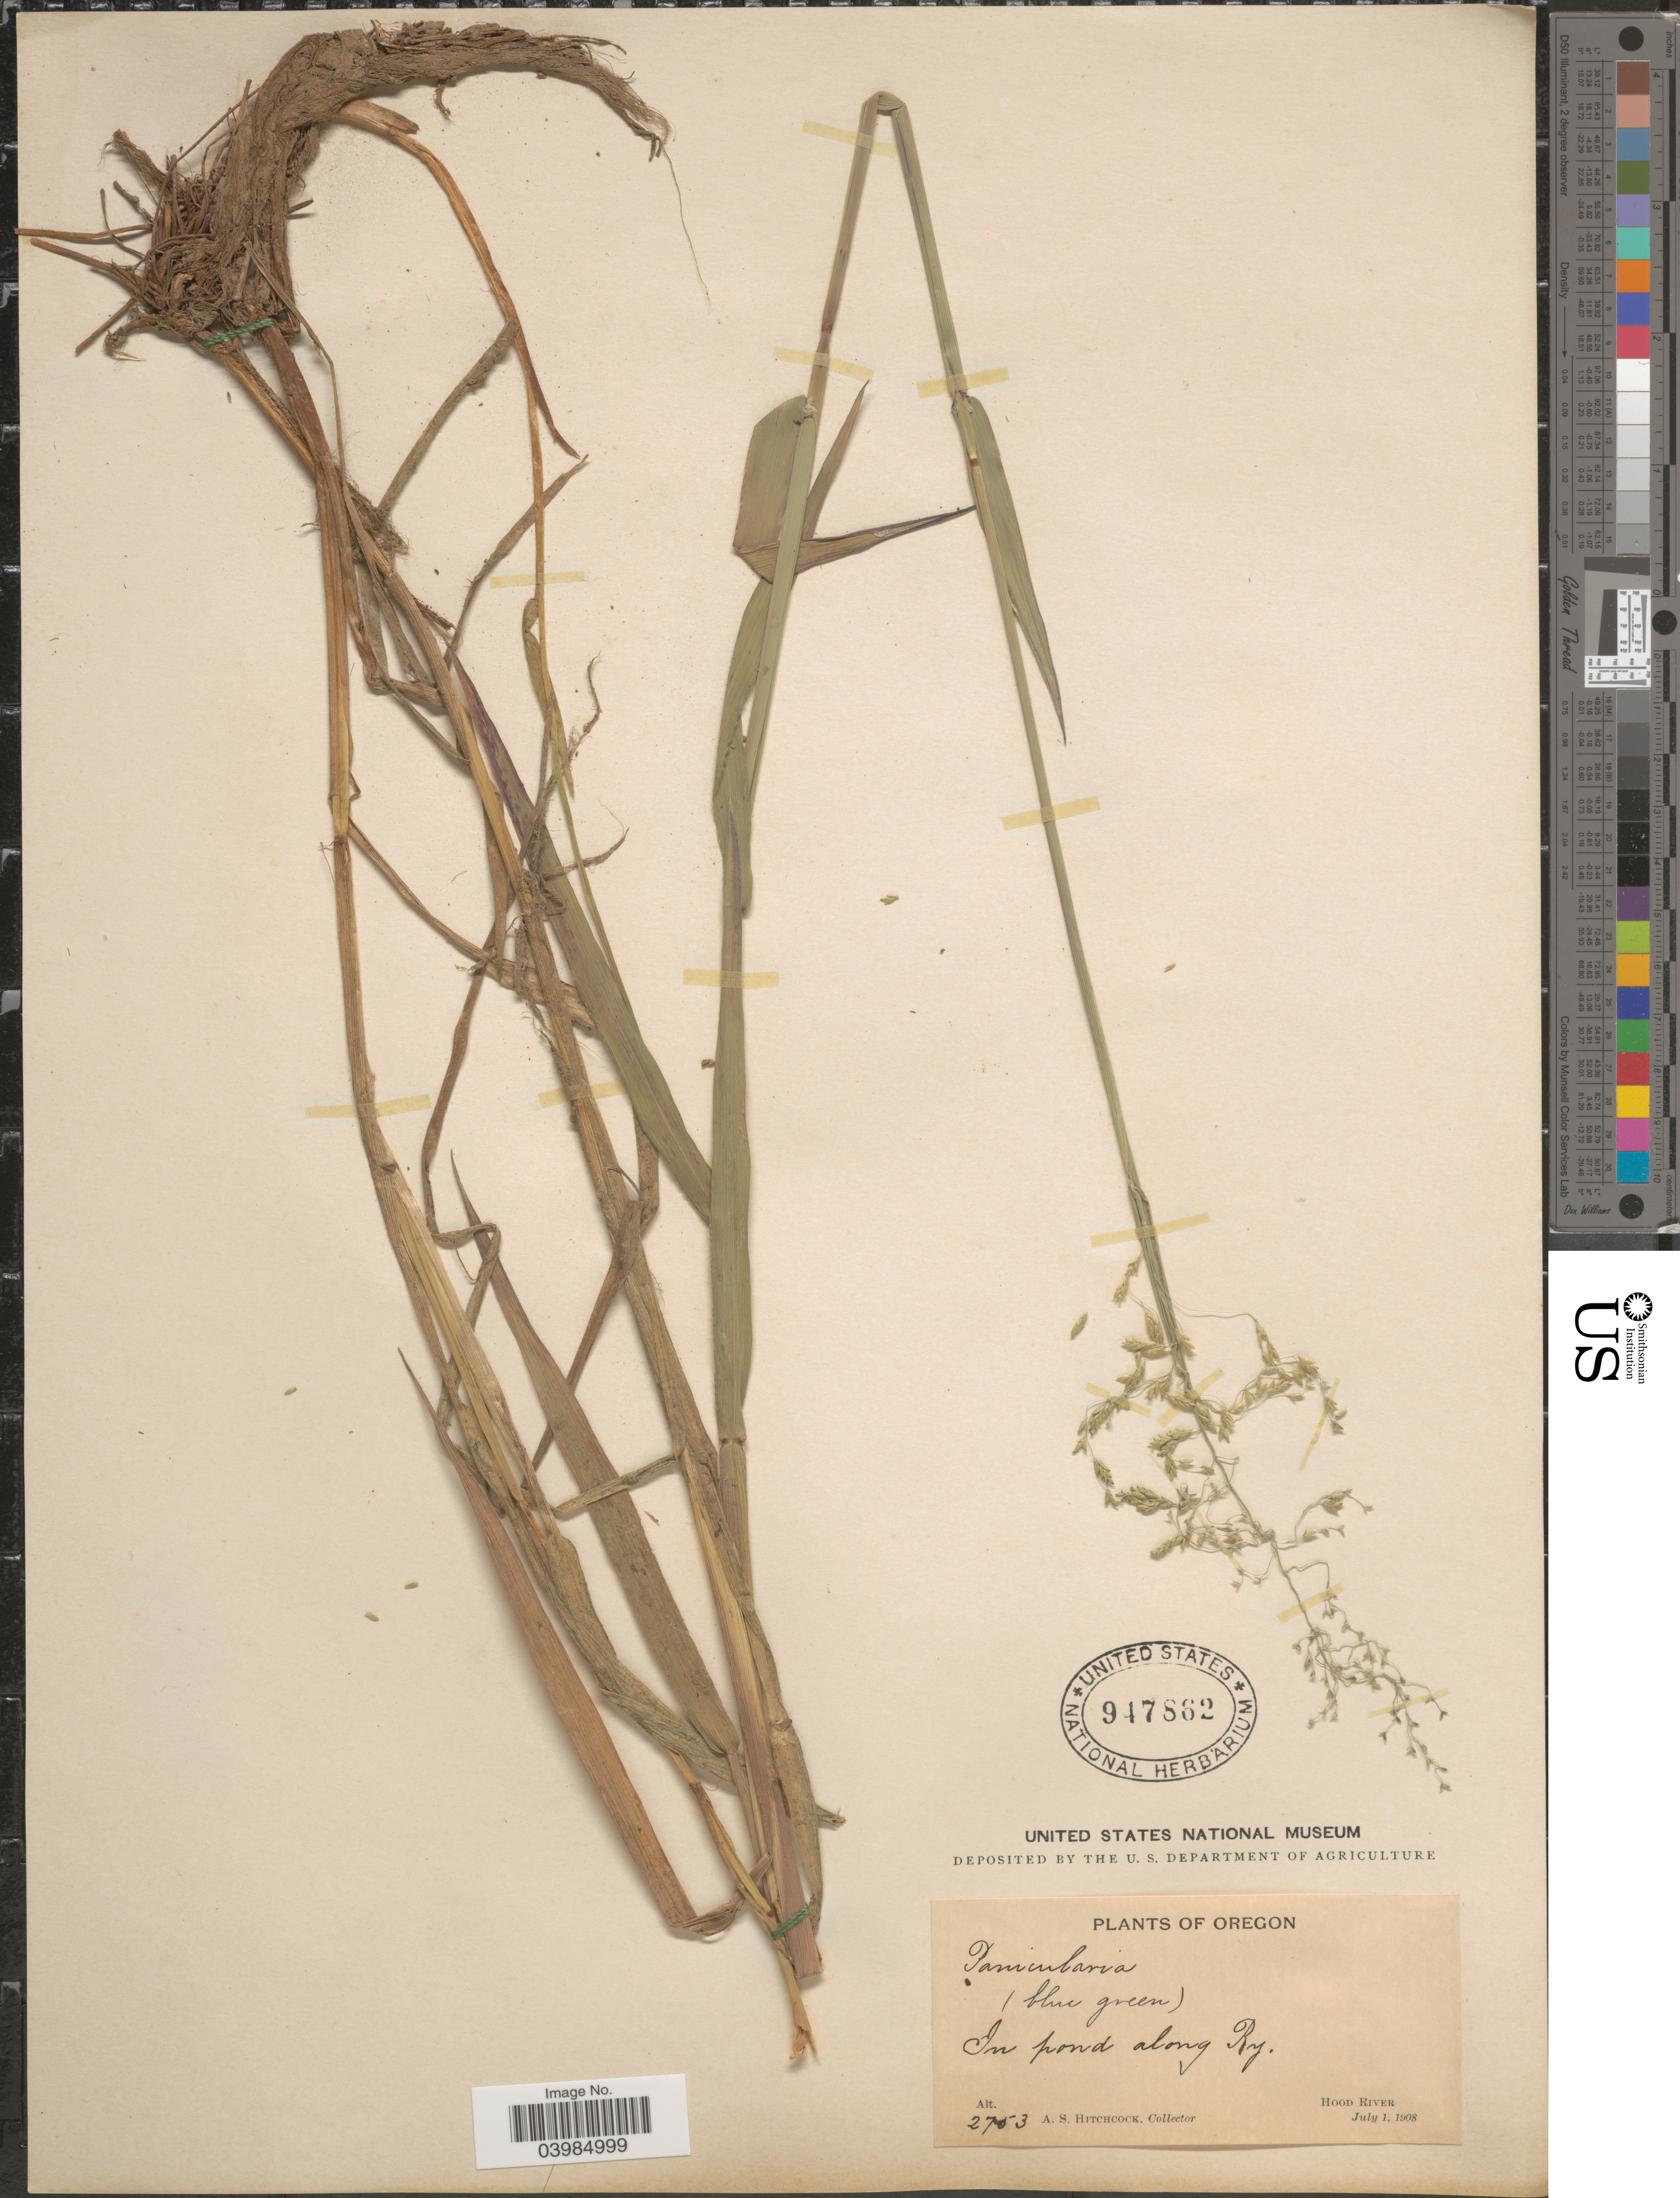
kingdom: Plantae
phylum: Tracheophyta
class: Liliopsida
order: Poales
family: Poaceae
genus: Glyceria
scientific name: Glyceria sp.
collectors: A. S. Hitchcock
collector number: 2753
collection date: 1908-07-01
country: United States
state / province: Oregon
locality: In pond along Ry. Hood River.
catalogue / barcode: US 947862